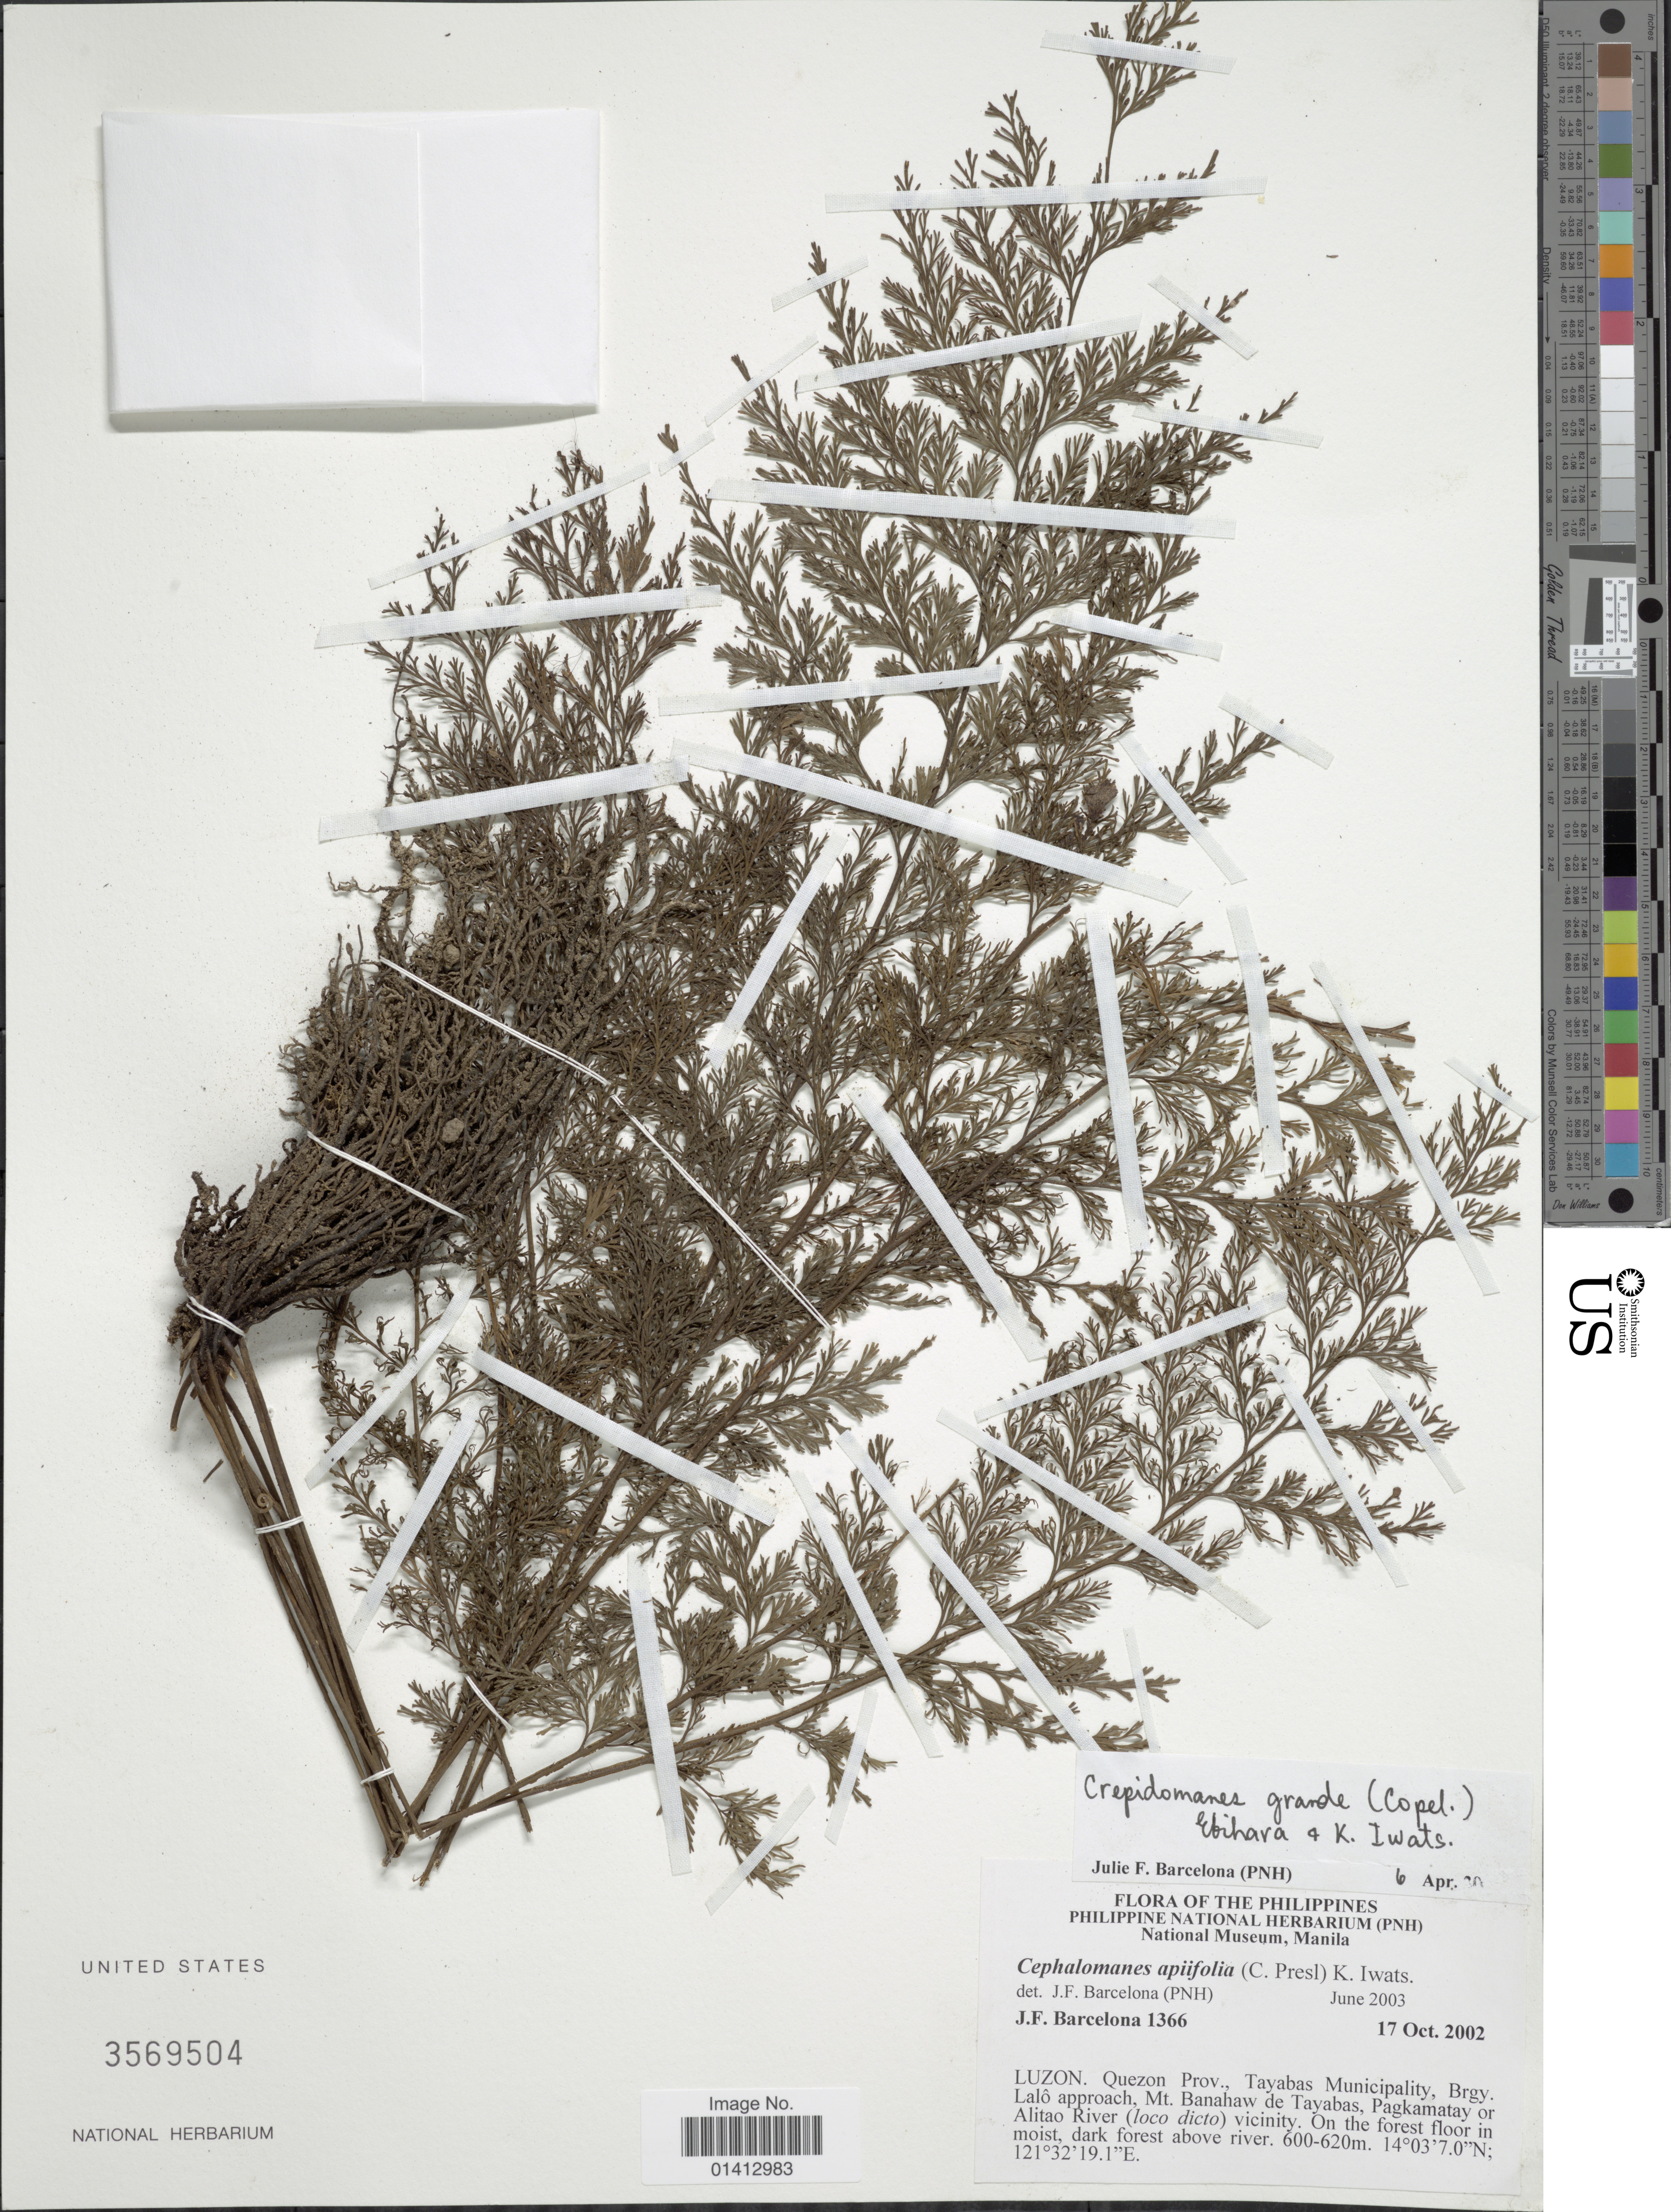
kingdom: Plantae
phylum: Tracheophyta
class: Polypodiopsida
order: Hymenophyllales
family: Hymenophyllaceae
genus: Crepidomanes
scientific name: Crepidomanes grande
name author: (Copel.) Ebihara & K. Iwats.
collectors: J. F. Barcelona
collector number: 1366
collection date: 2002-10-17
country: Philippines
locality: Luzon, Quezon Prov.., Tayabas Municiplaity, Brgy. Lalô approach, Mt Banahaw de tayabas, Pagkamatay or Alitao River (loco dicto) vicinity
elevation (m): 600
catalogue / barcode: US 3569504